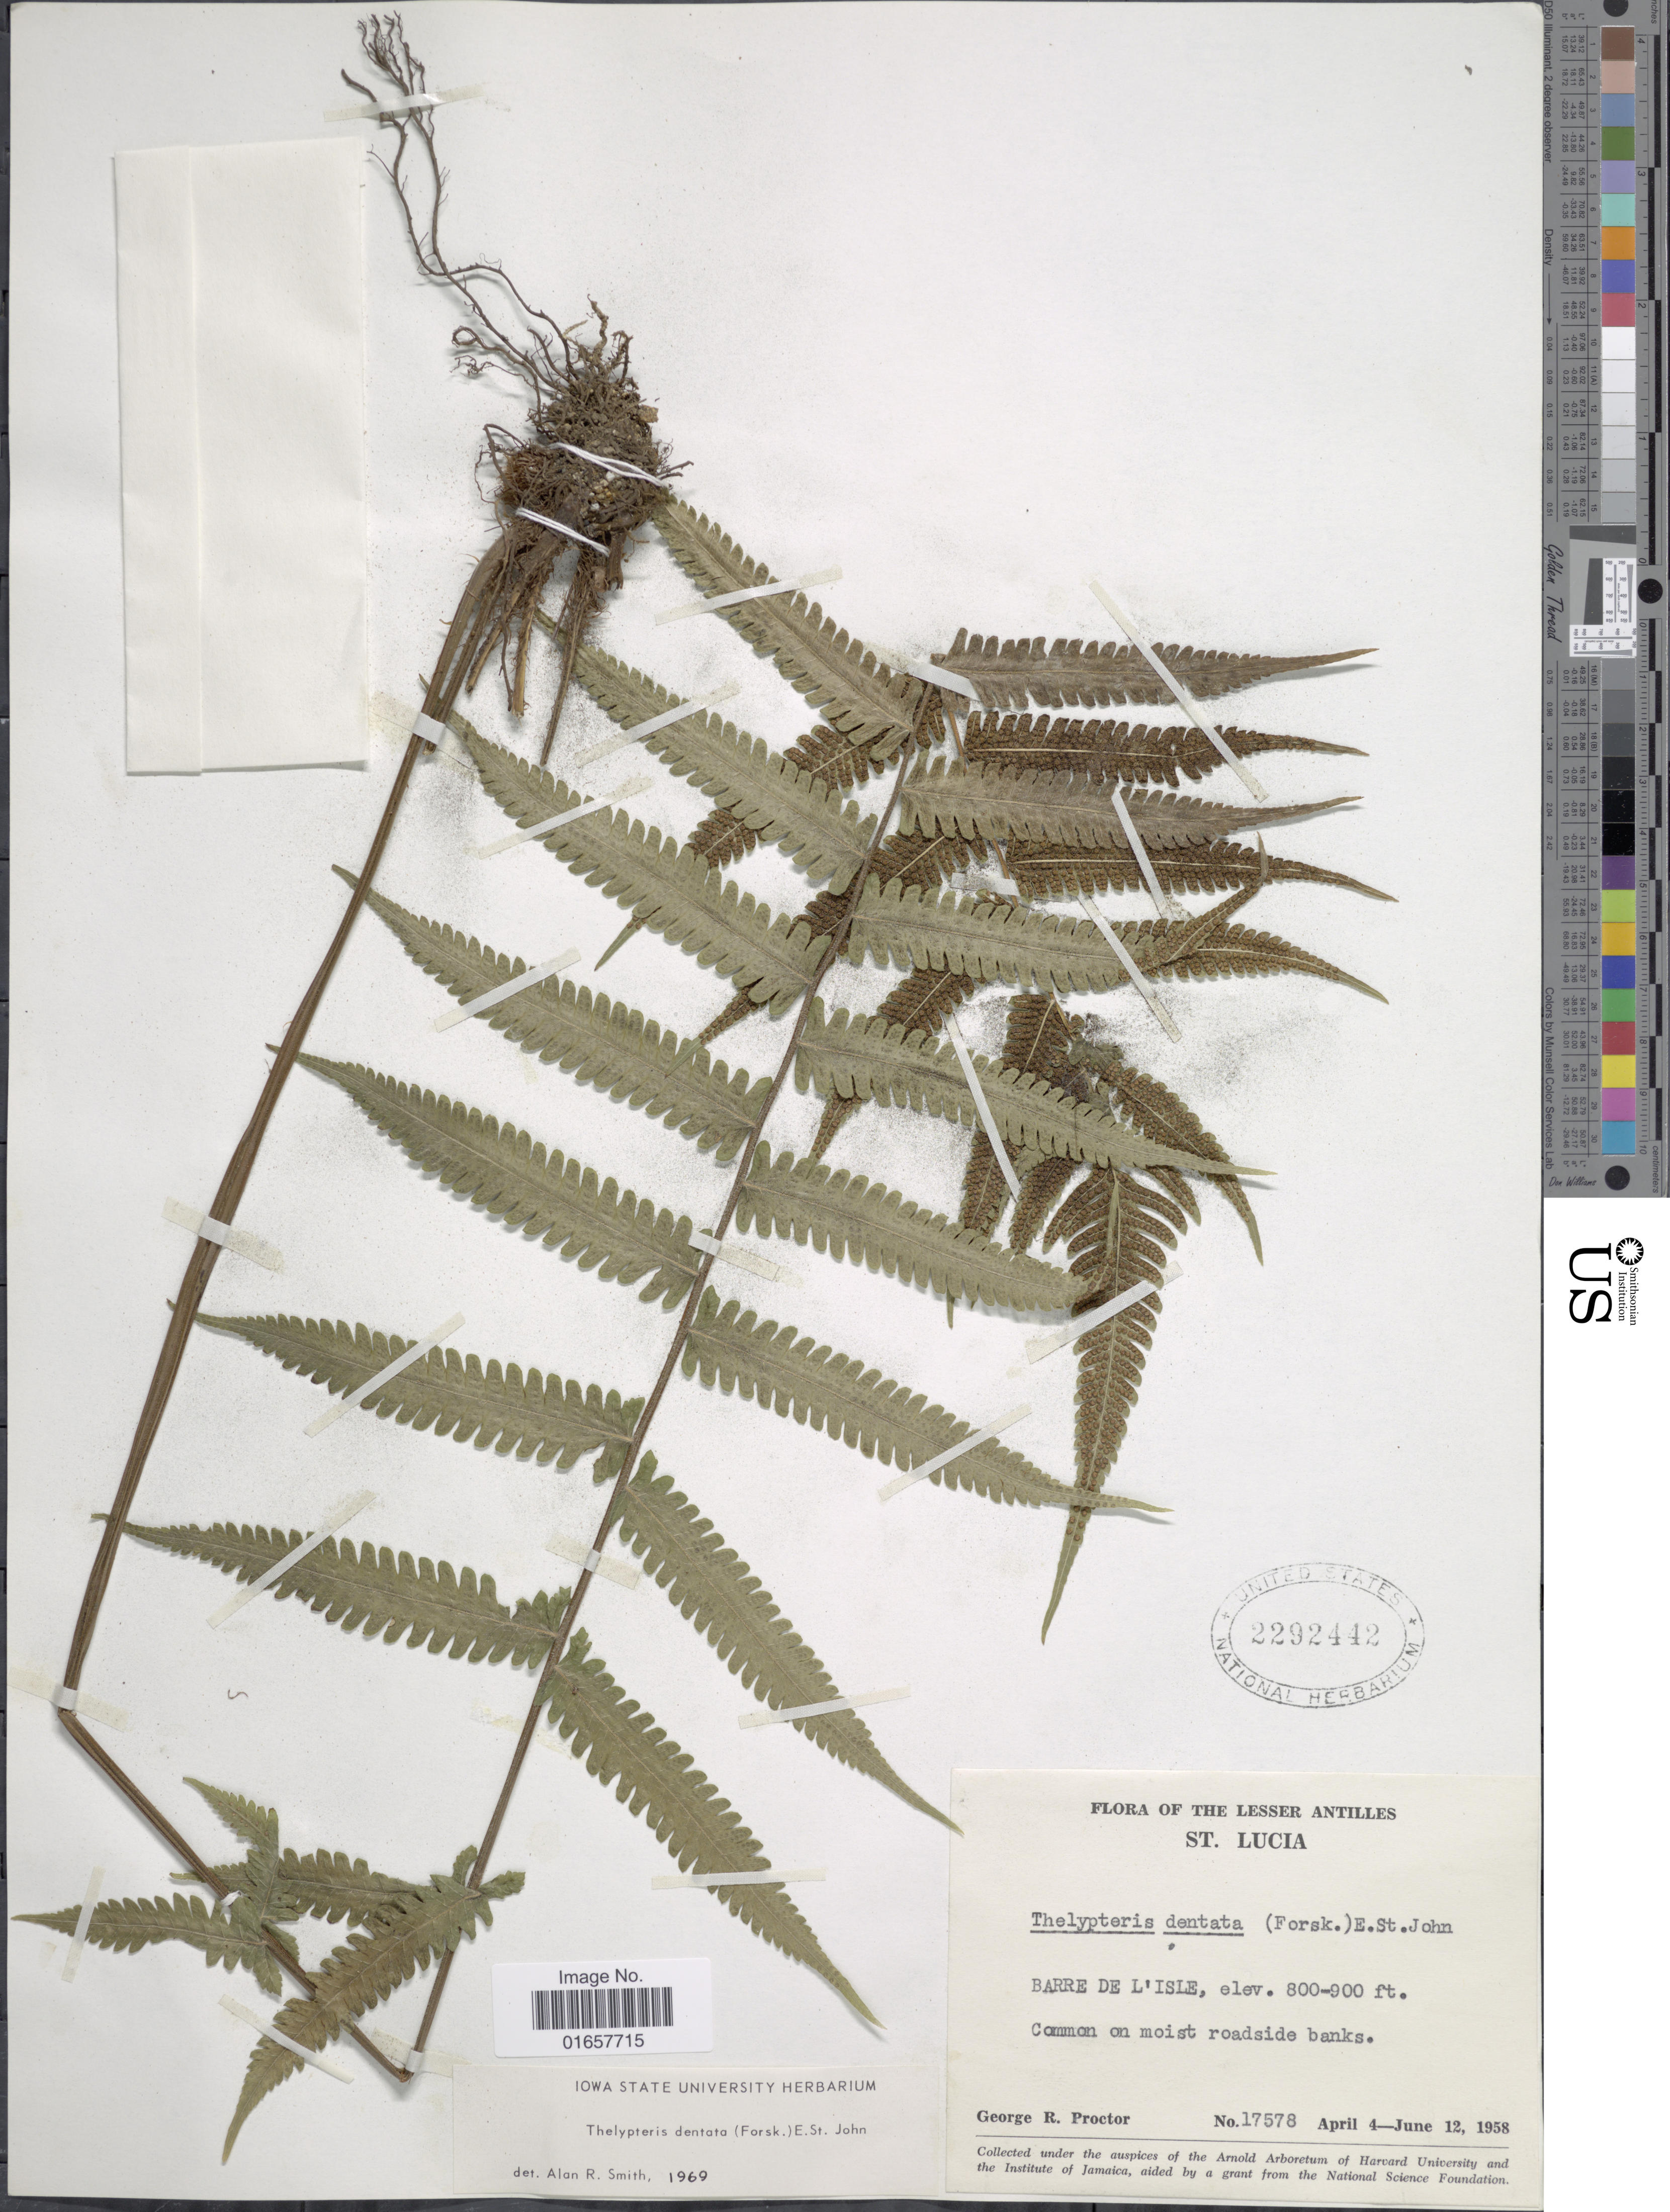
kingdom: Plantae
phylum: Tracheophyta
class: Polypodiopsida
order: Polypodiales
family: Thelypteridaceae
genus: Christella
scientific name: Christella dentata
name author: (Forssk.) Brownsey & Jermy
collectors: G. R. Proctor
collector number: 17578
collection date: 1958-04-04/1958-06-12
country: St. Lucia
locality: The Lesser Antilles, St. Lucia, Barre de L'Isle.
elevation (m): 244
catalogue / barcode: US 2292442